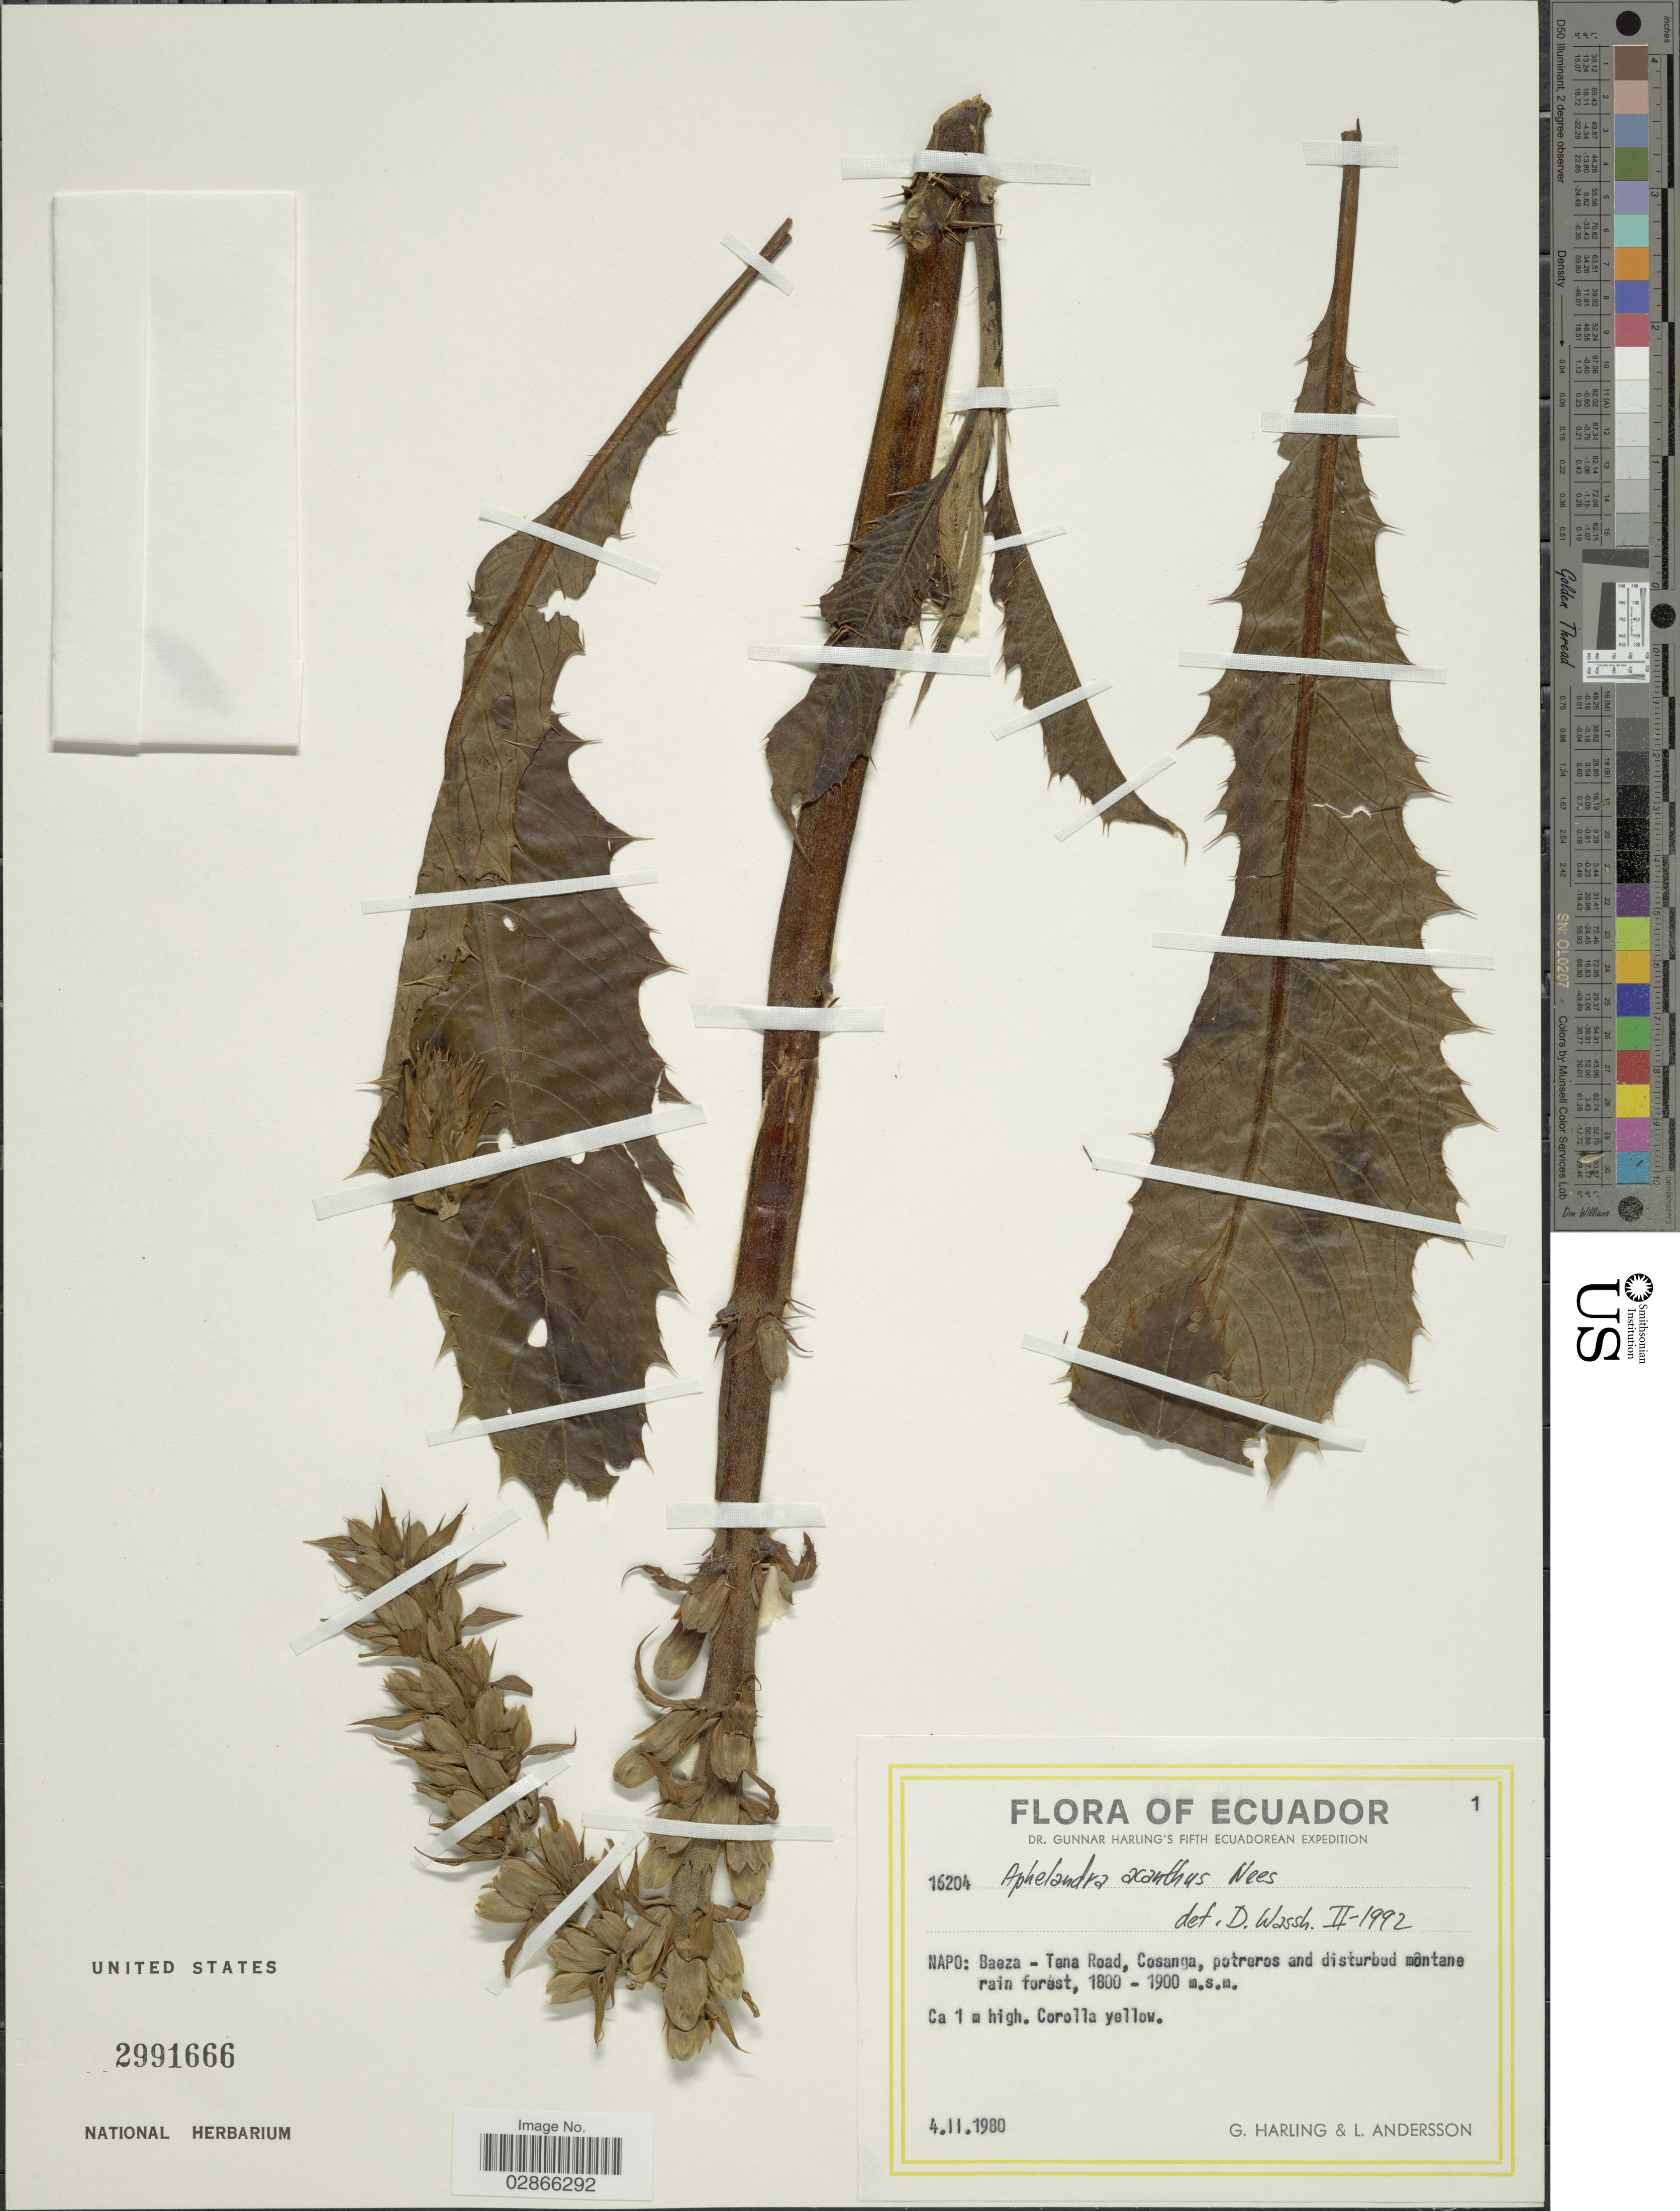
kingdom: Plantae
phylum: Tracheophyta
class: Magnoliopsida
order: Lamiales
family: Acanthaceae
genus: Aphelandra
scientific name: Aphelandra acanthus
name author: Nees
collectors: G. Harling & L. Andersson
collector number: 16204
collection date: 1980-02-04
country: Ecuador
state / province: Napo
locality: Baeza-Tena Road, Cosanga.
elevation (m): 1800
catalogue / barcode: US 2991666